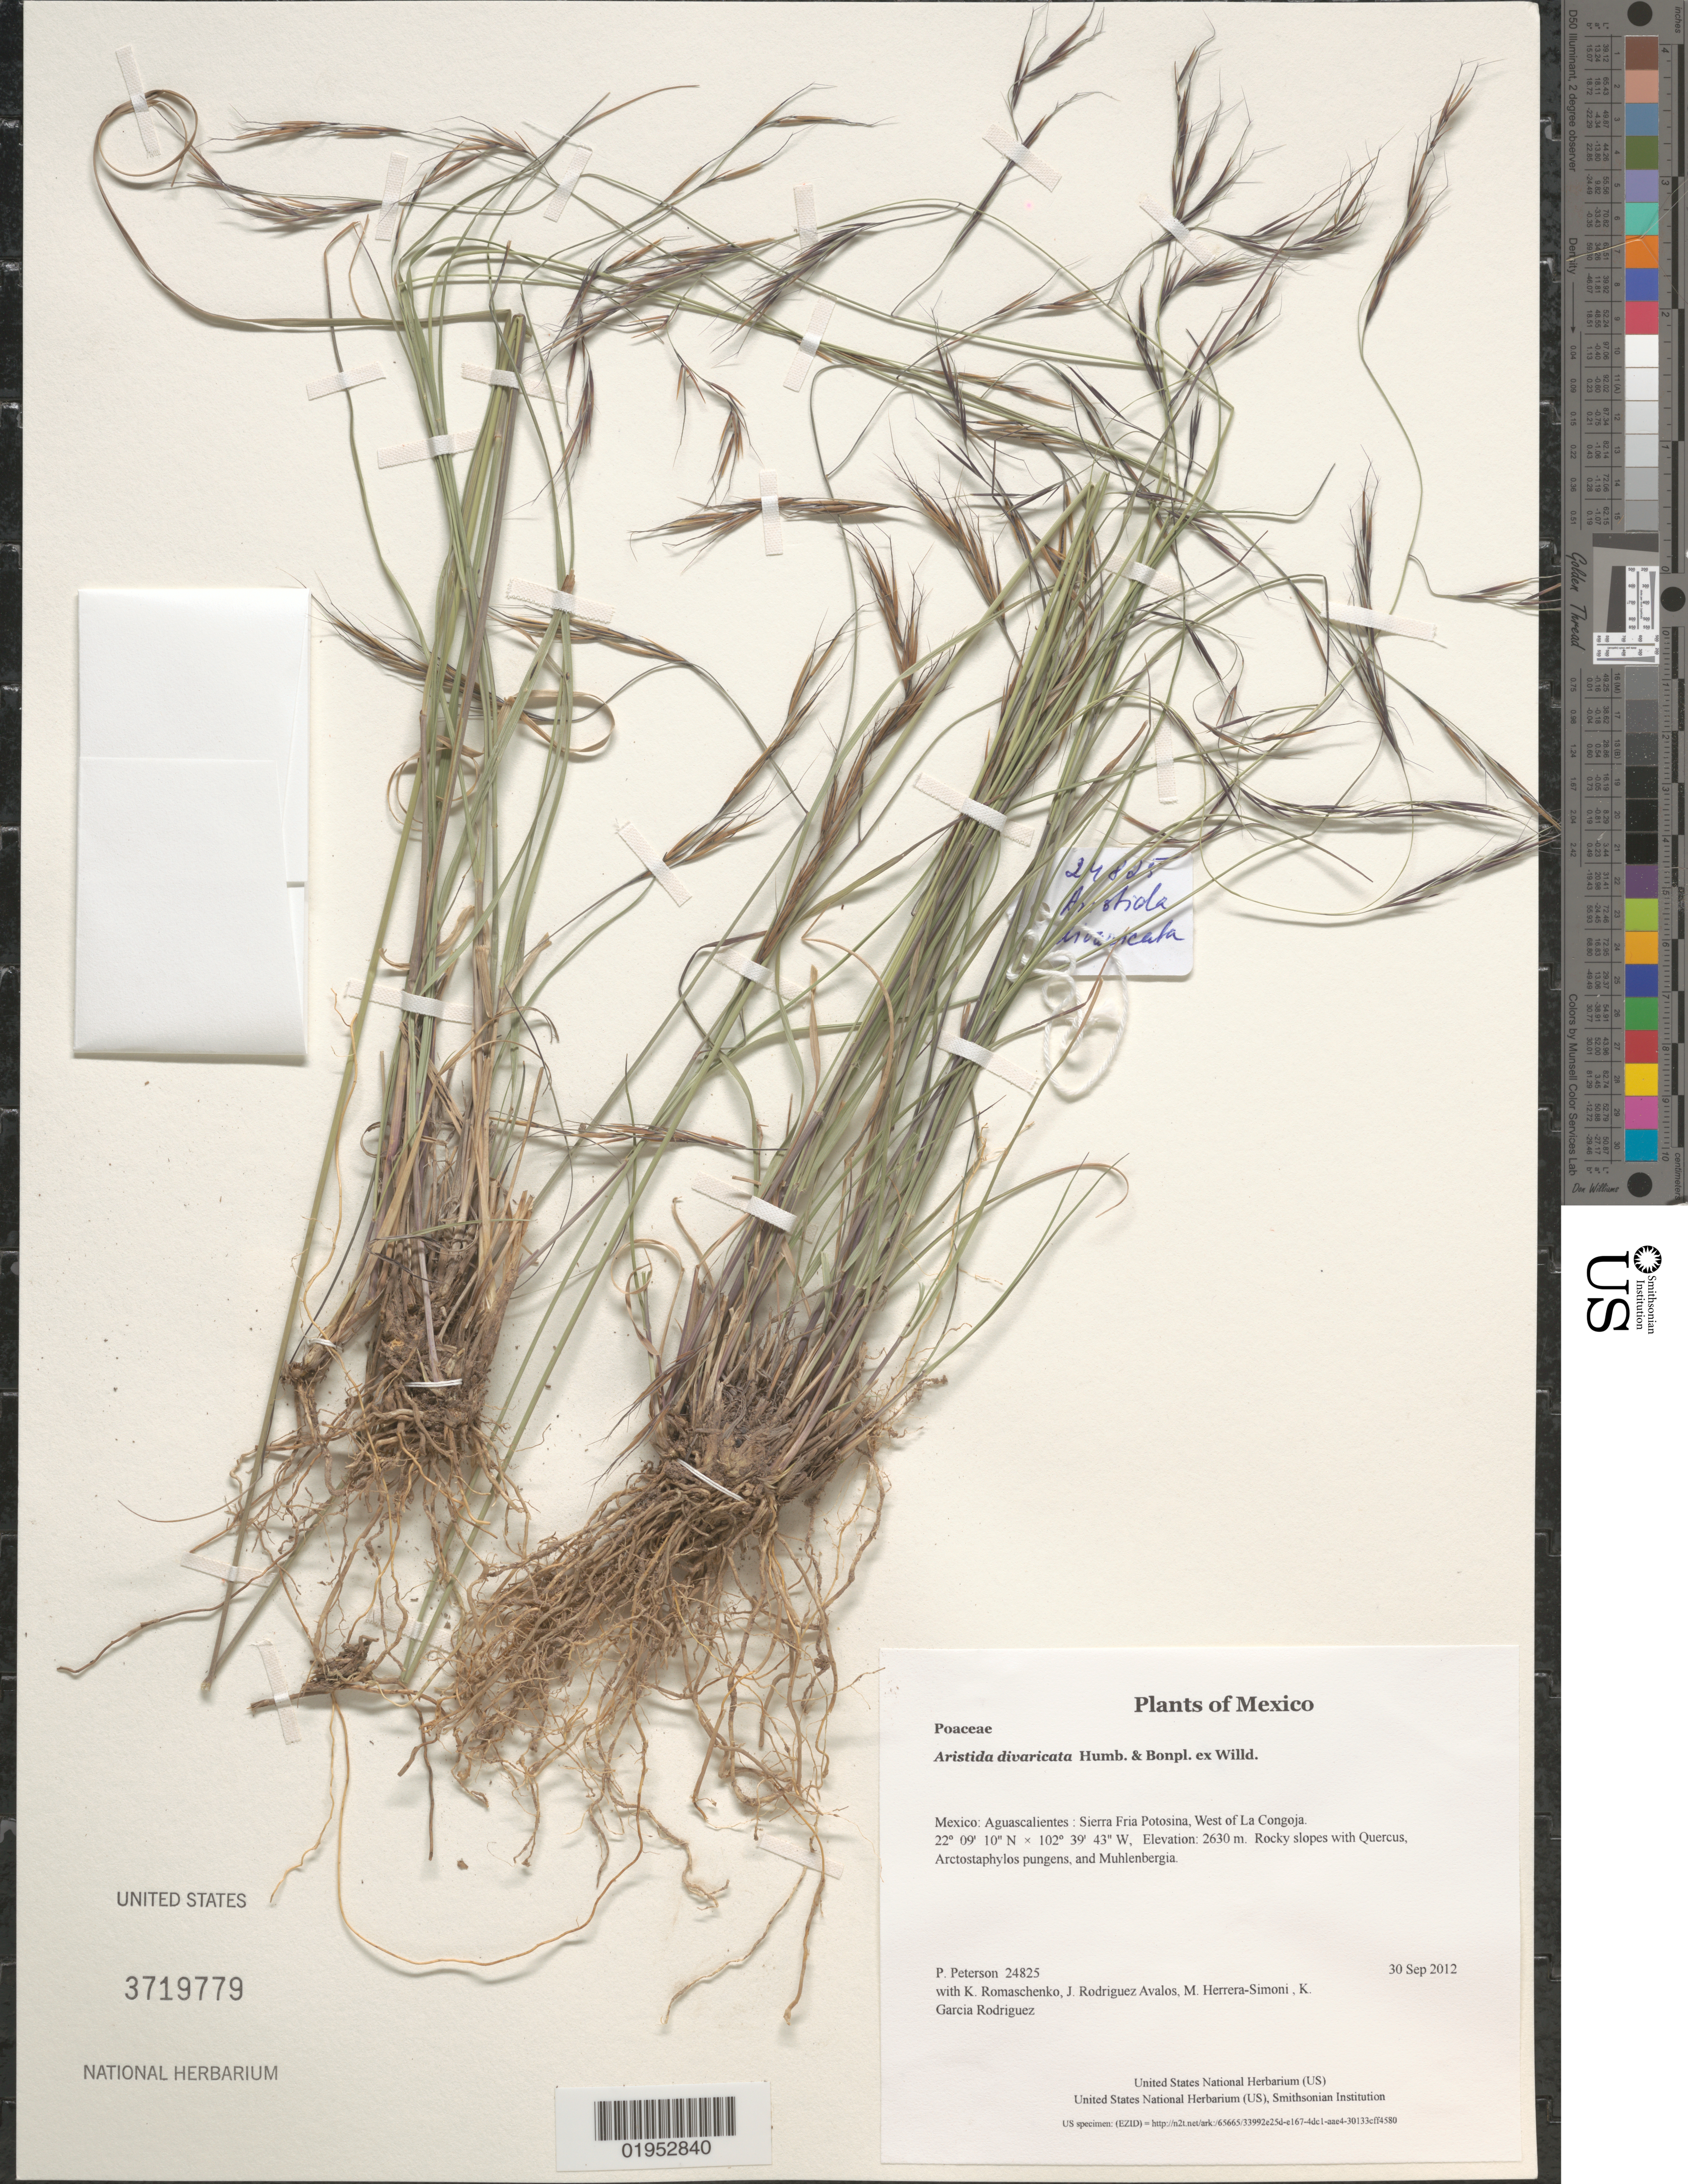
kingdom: Plantae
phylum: Tracheophyta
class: Liliopsida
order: Poales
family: Poaceae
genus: Aristida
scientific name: Aristida divaricata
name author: Humb. & Bonpl. ex Willd.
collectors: P. M. Peterson, K. Romaschenko, J. Rodriguez Avalos, M. Herrera-Simoni & K. Garcia Rodriguez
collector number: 24825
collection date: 2012-09-30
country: Mexico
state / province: Aguascalientes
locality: Sierra Fria Potosina, West of La Congoja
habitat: Rocky slopes with Quercus, Arctostaphylos pungens, and Muhlenbergia.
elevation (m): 2630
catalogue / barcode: US 3719779